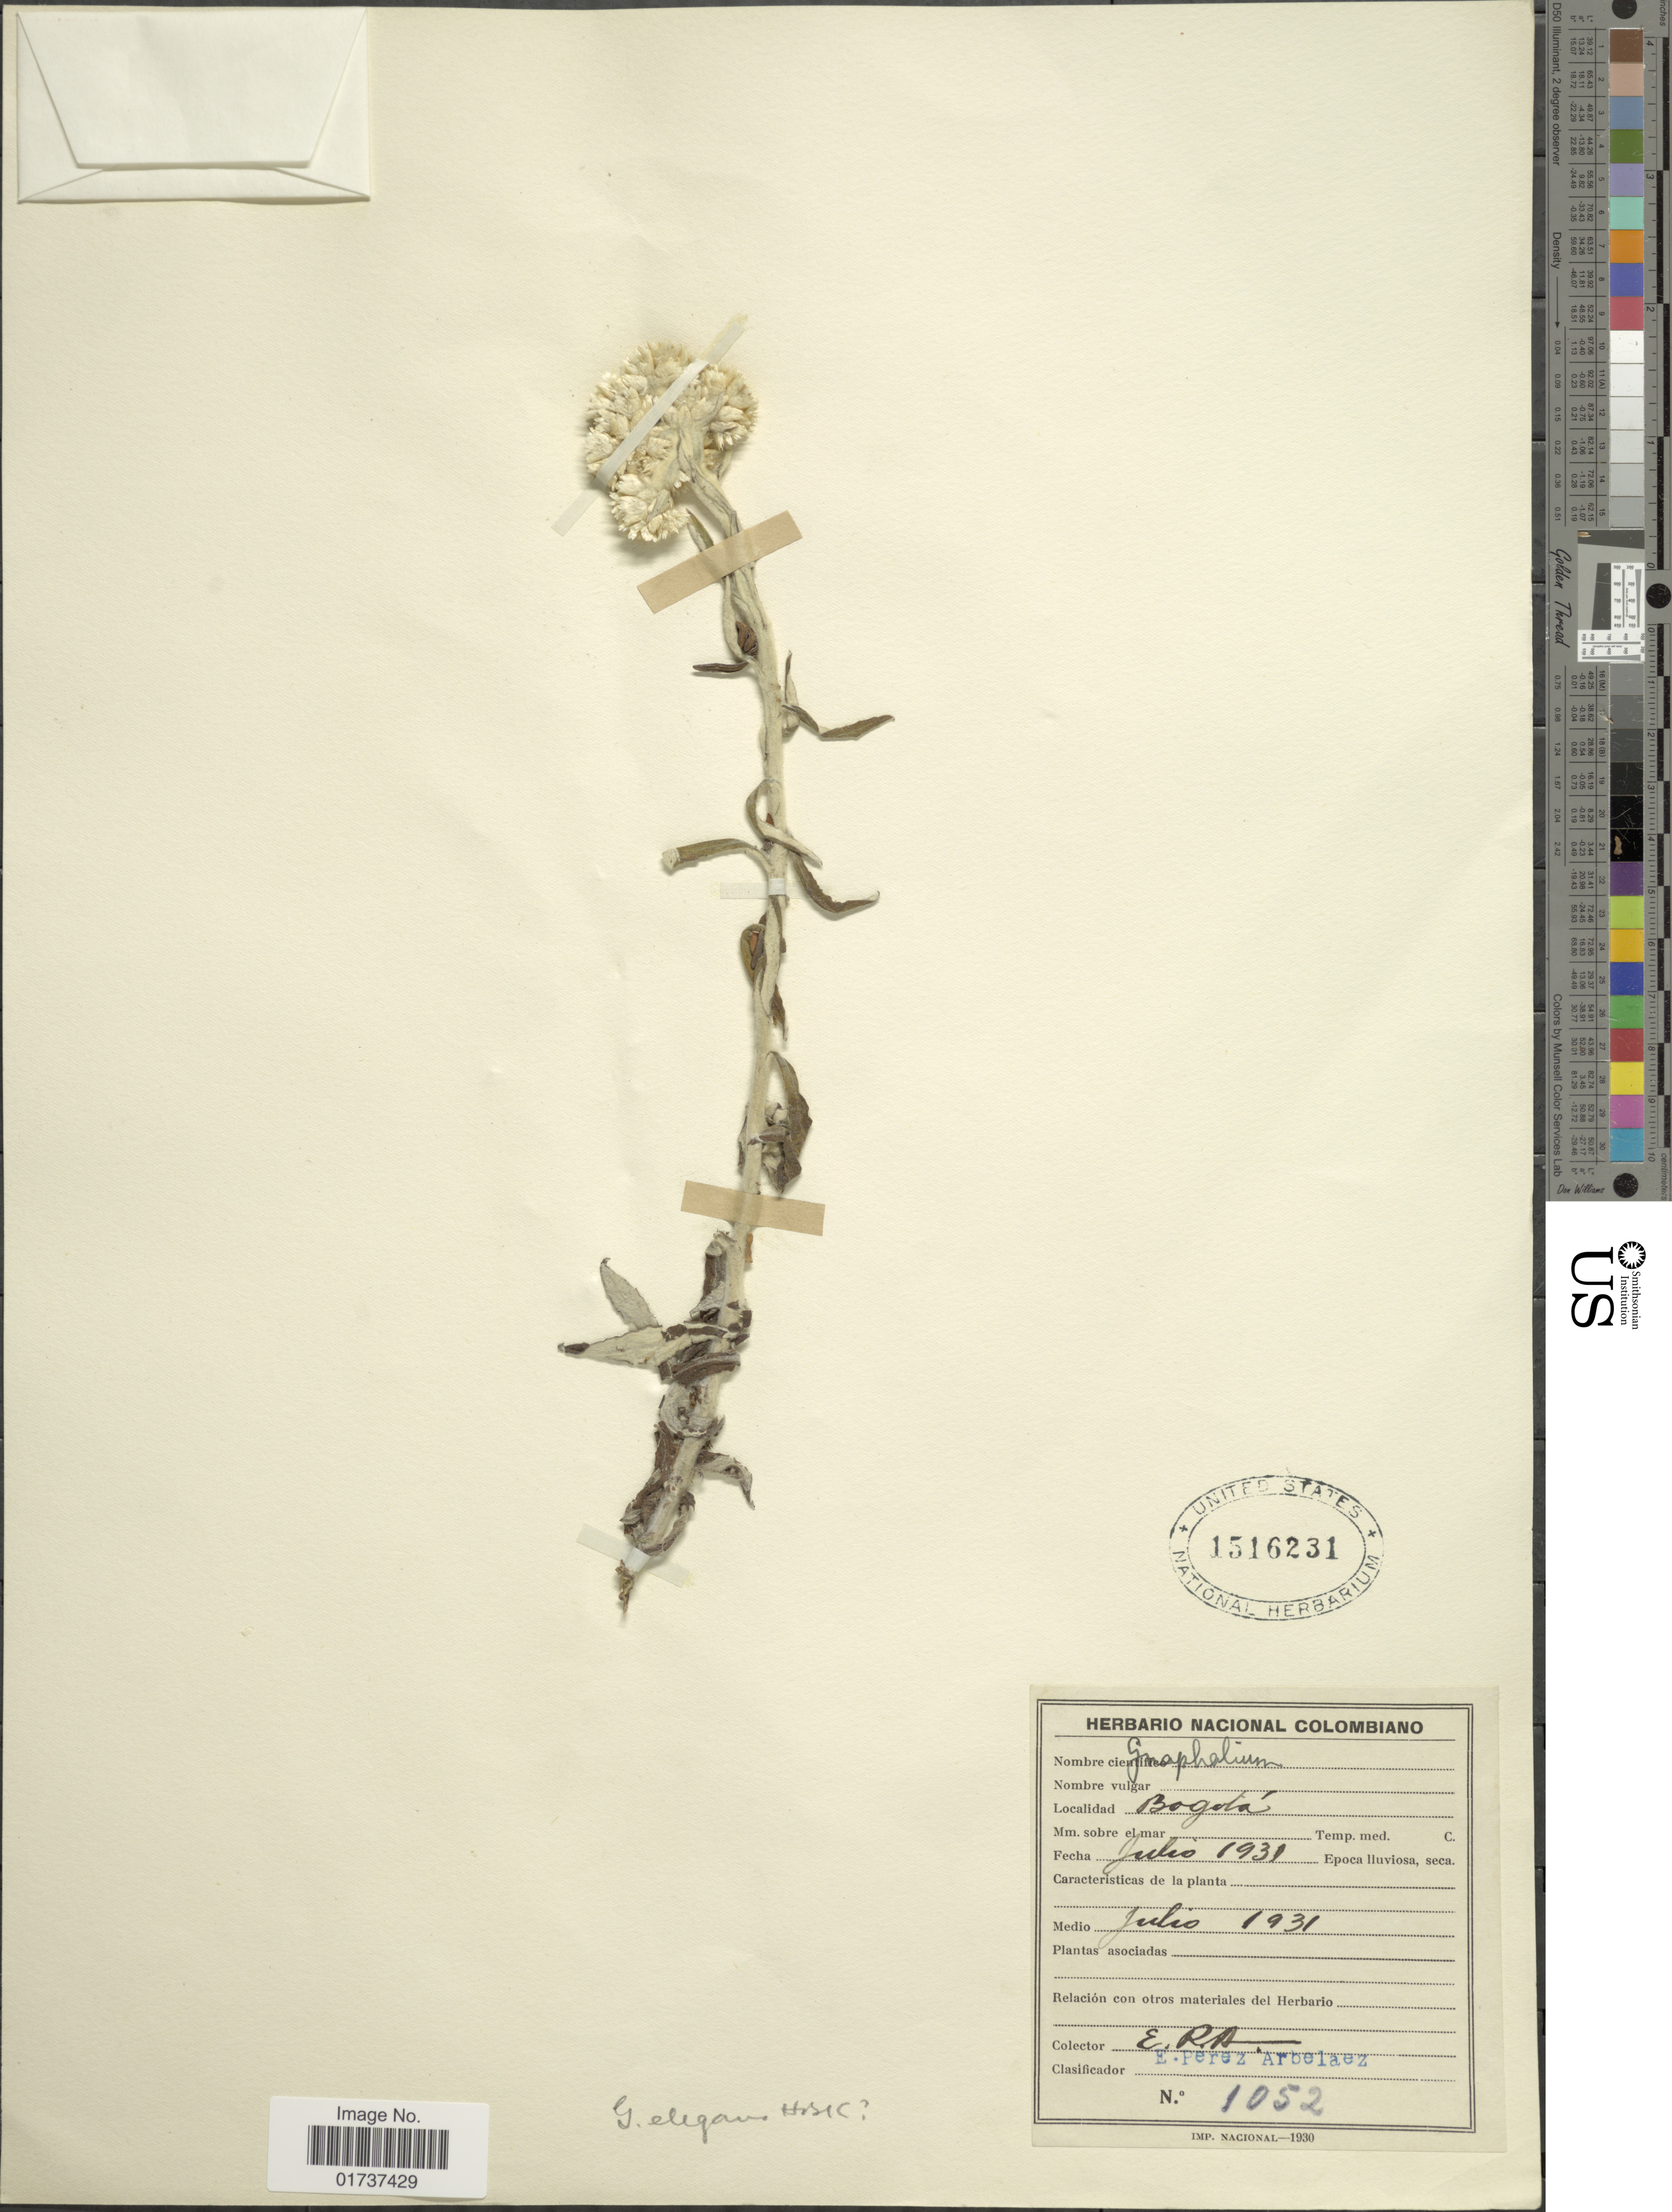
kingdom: Plantae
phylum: Tracheophyta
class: Magnoliopsida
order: Asterales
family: Asteraceae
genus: Gnaphalium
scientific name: Gnaphalium sp.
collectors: E. P. Arbelaez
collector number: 1052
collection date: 1931-07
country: Colombia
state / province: Bogota D.C.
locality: Bogotá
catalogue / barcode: US 1516231